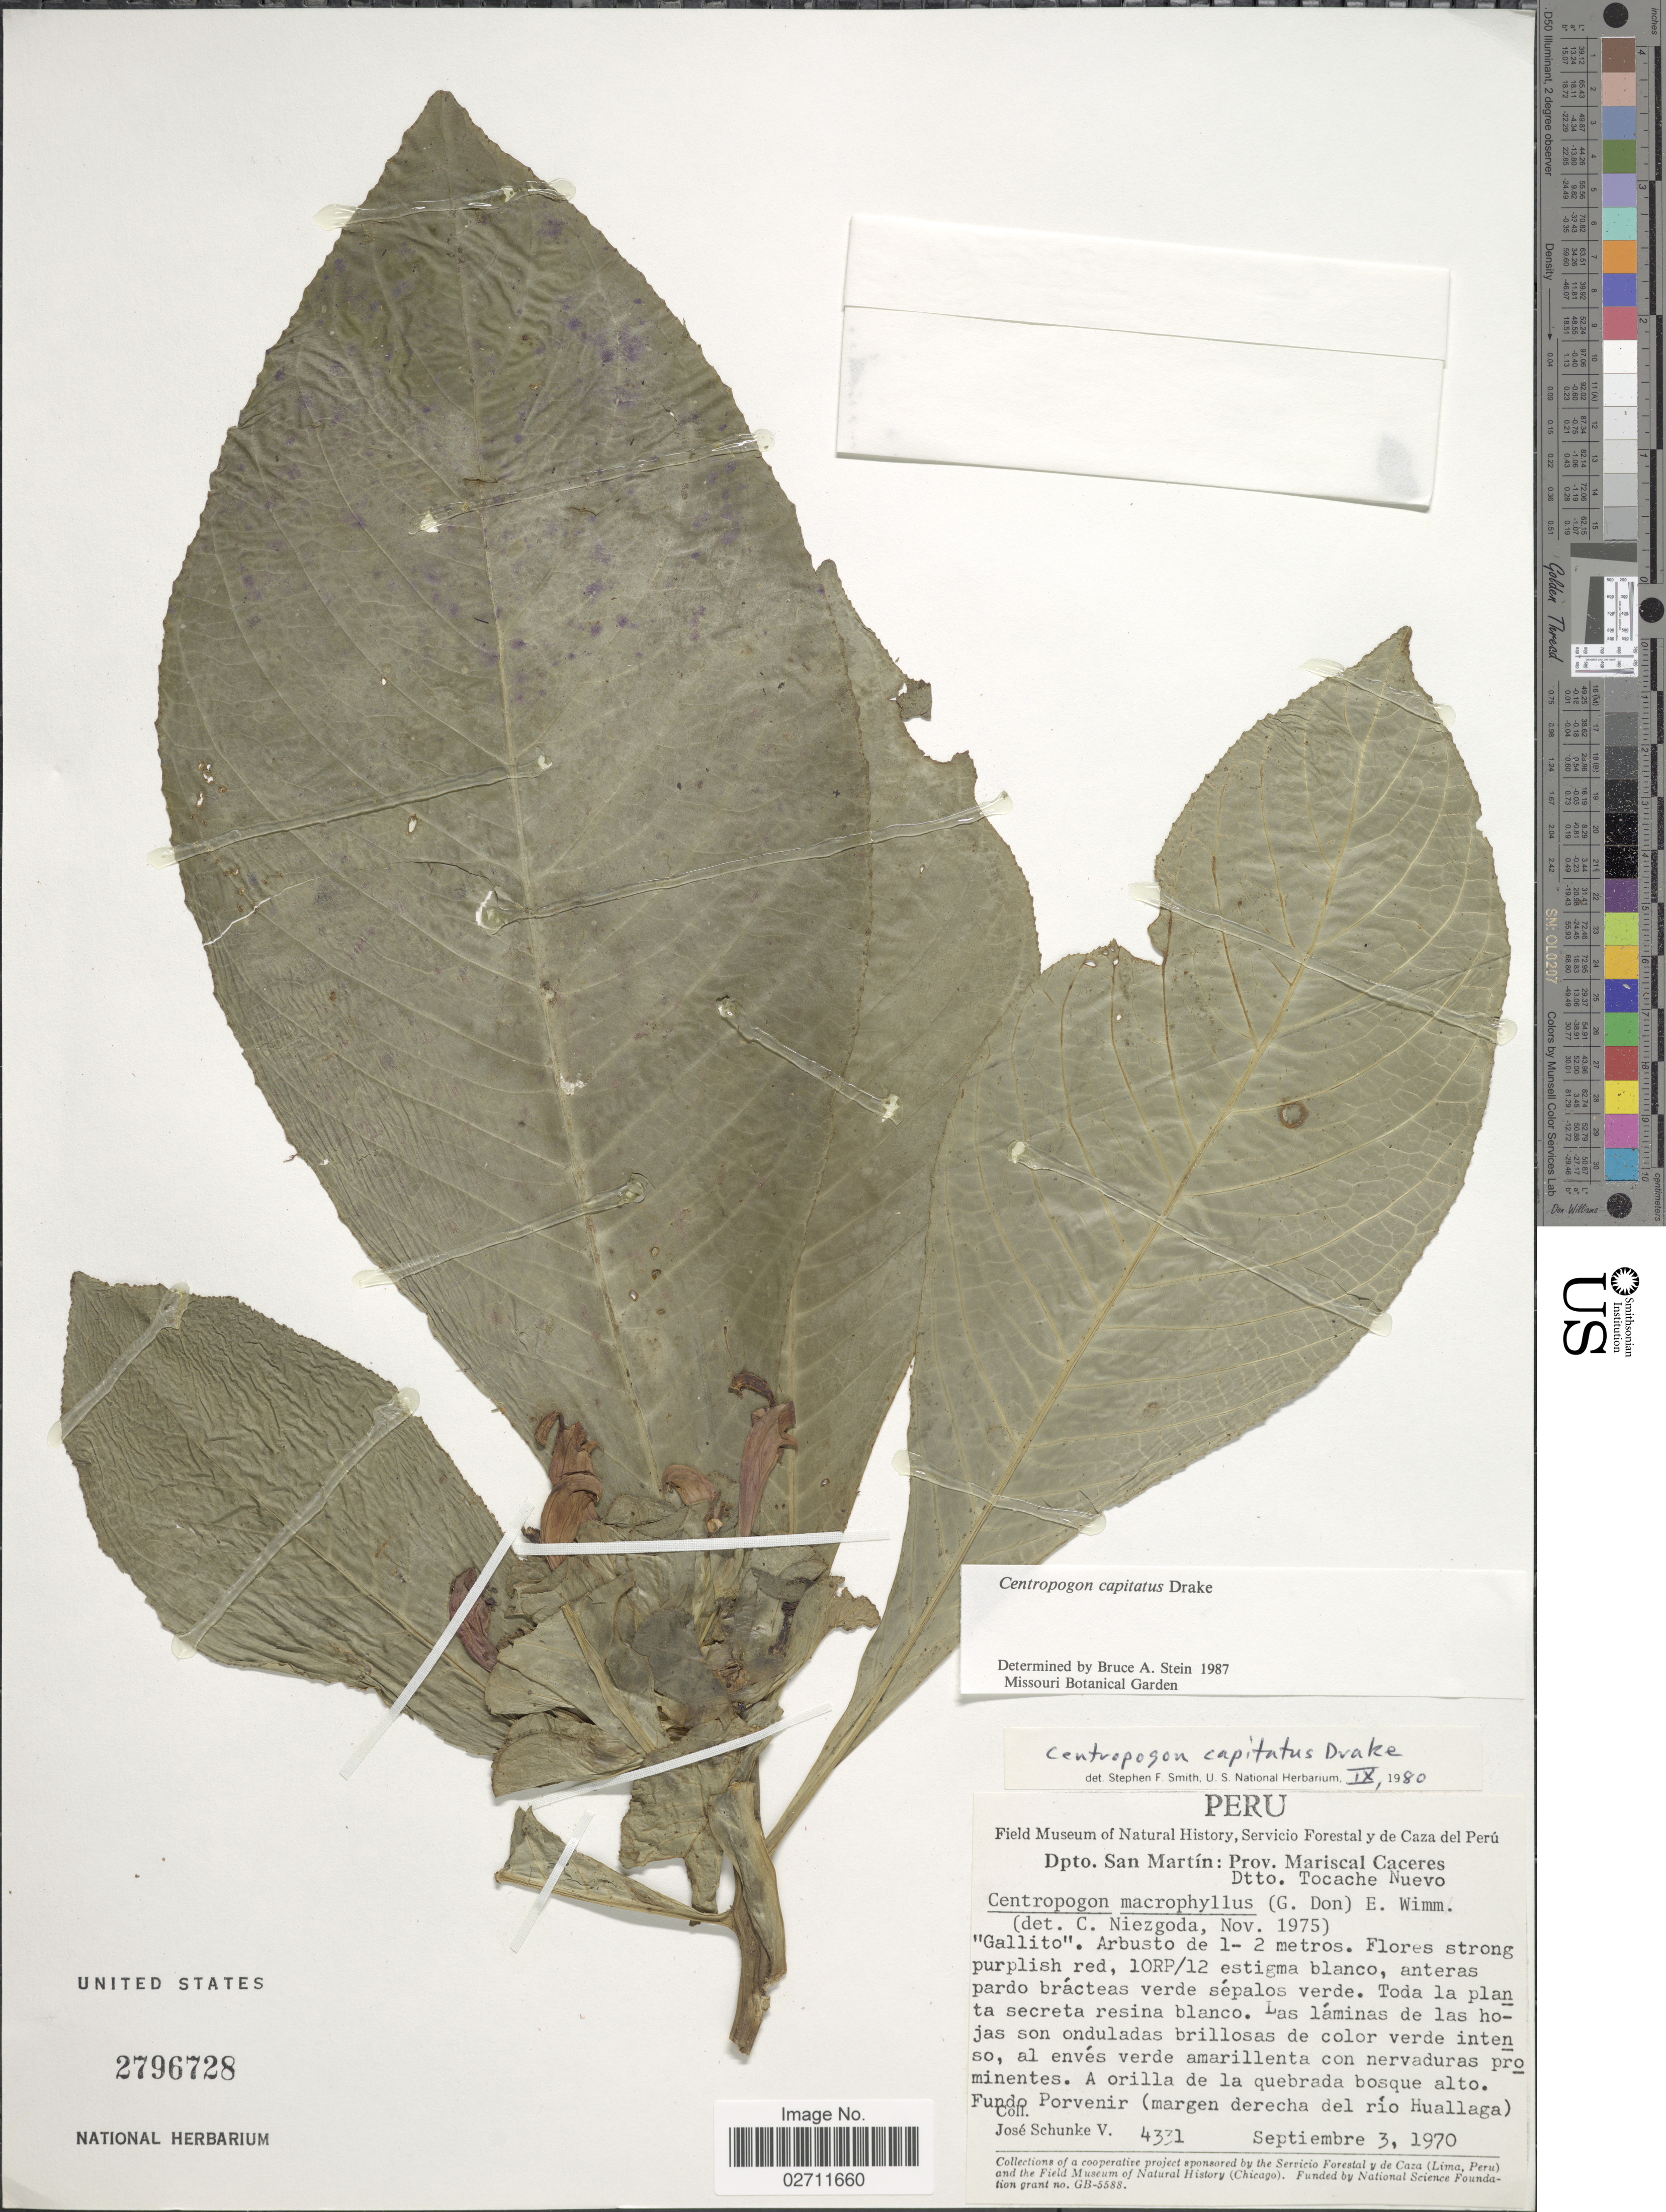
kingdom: Plantae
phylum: Tracheophyta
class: Magnoliopsida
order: Asterales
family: Campanulaceae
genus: Centropogon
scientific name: Centropogon capitatus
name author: Drake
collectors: J. Schunke Vigo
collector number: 4331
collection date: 1970-09-03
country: Peru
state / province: San Martín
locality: Prov. Mariscal Caceres. Dtto. Tocache Nuevo. Fundo Porvenir (margen derecha del rio Huallaga)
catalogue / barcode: US 2796728